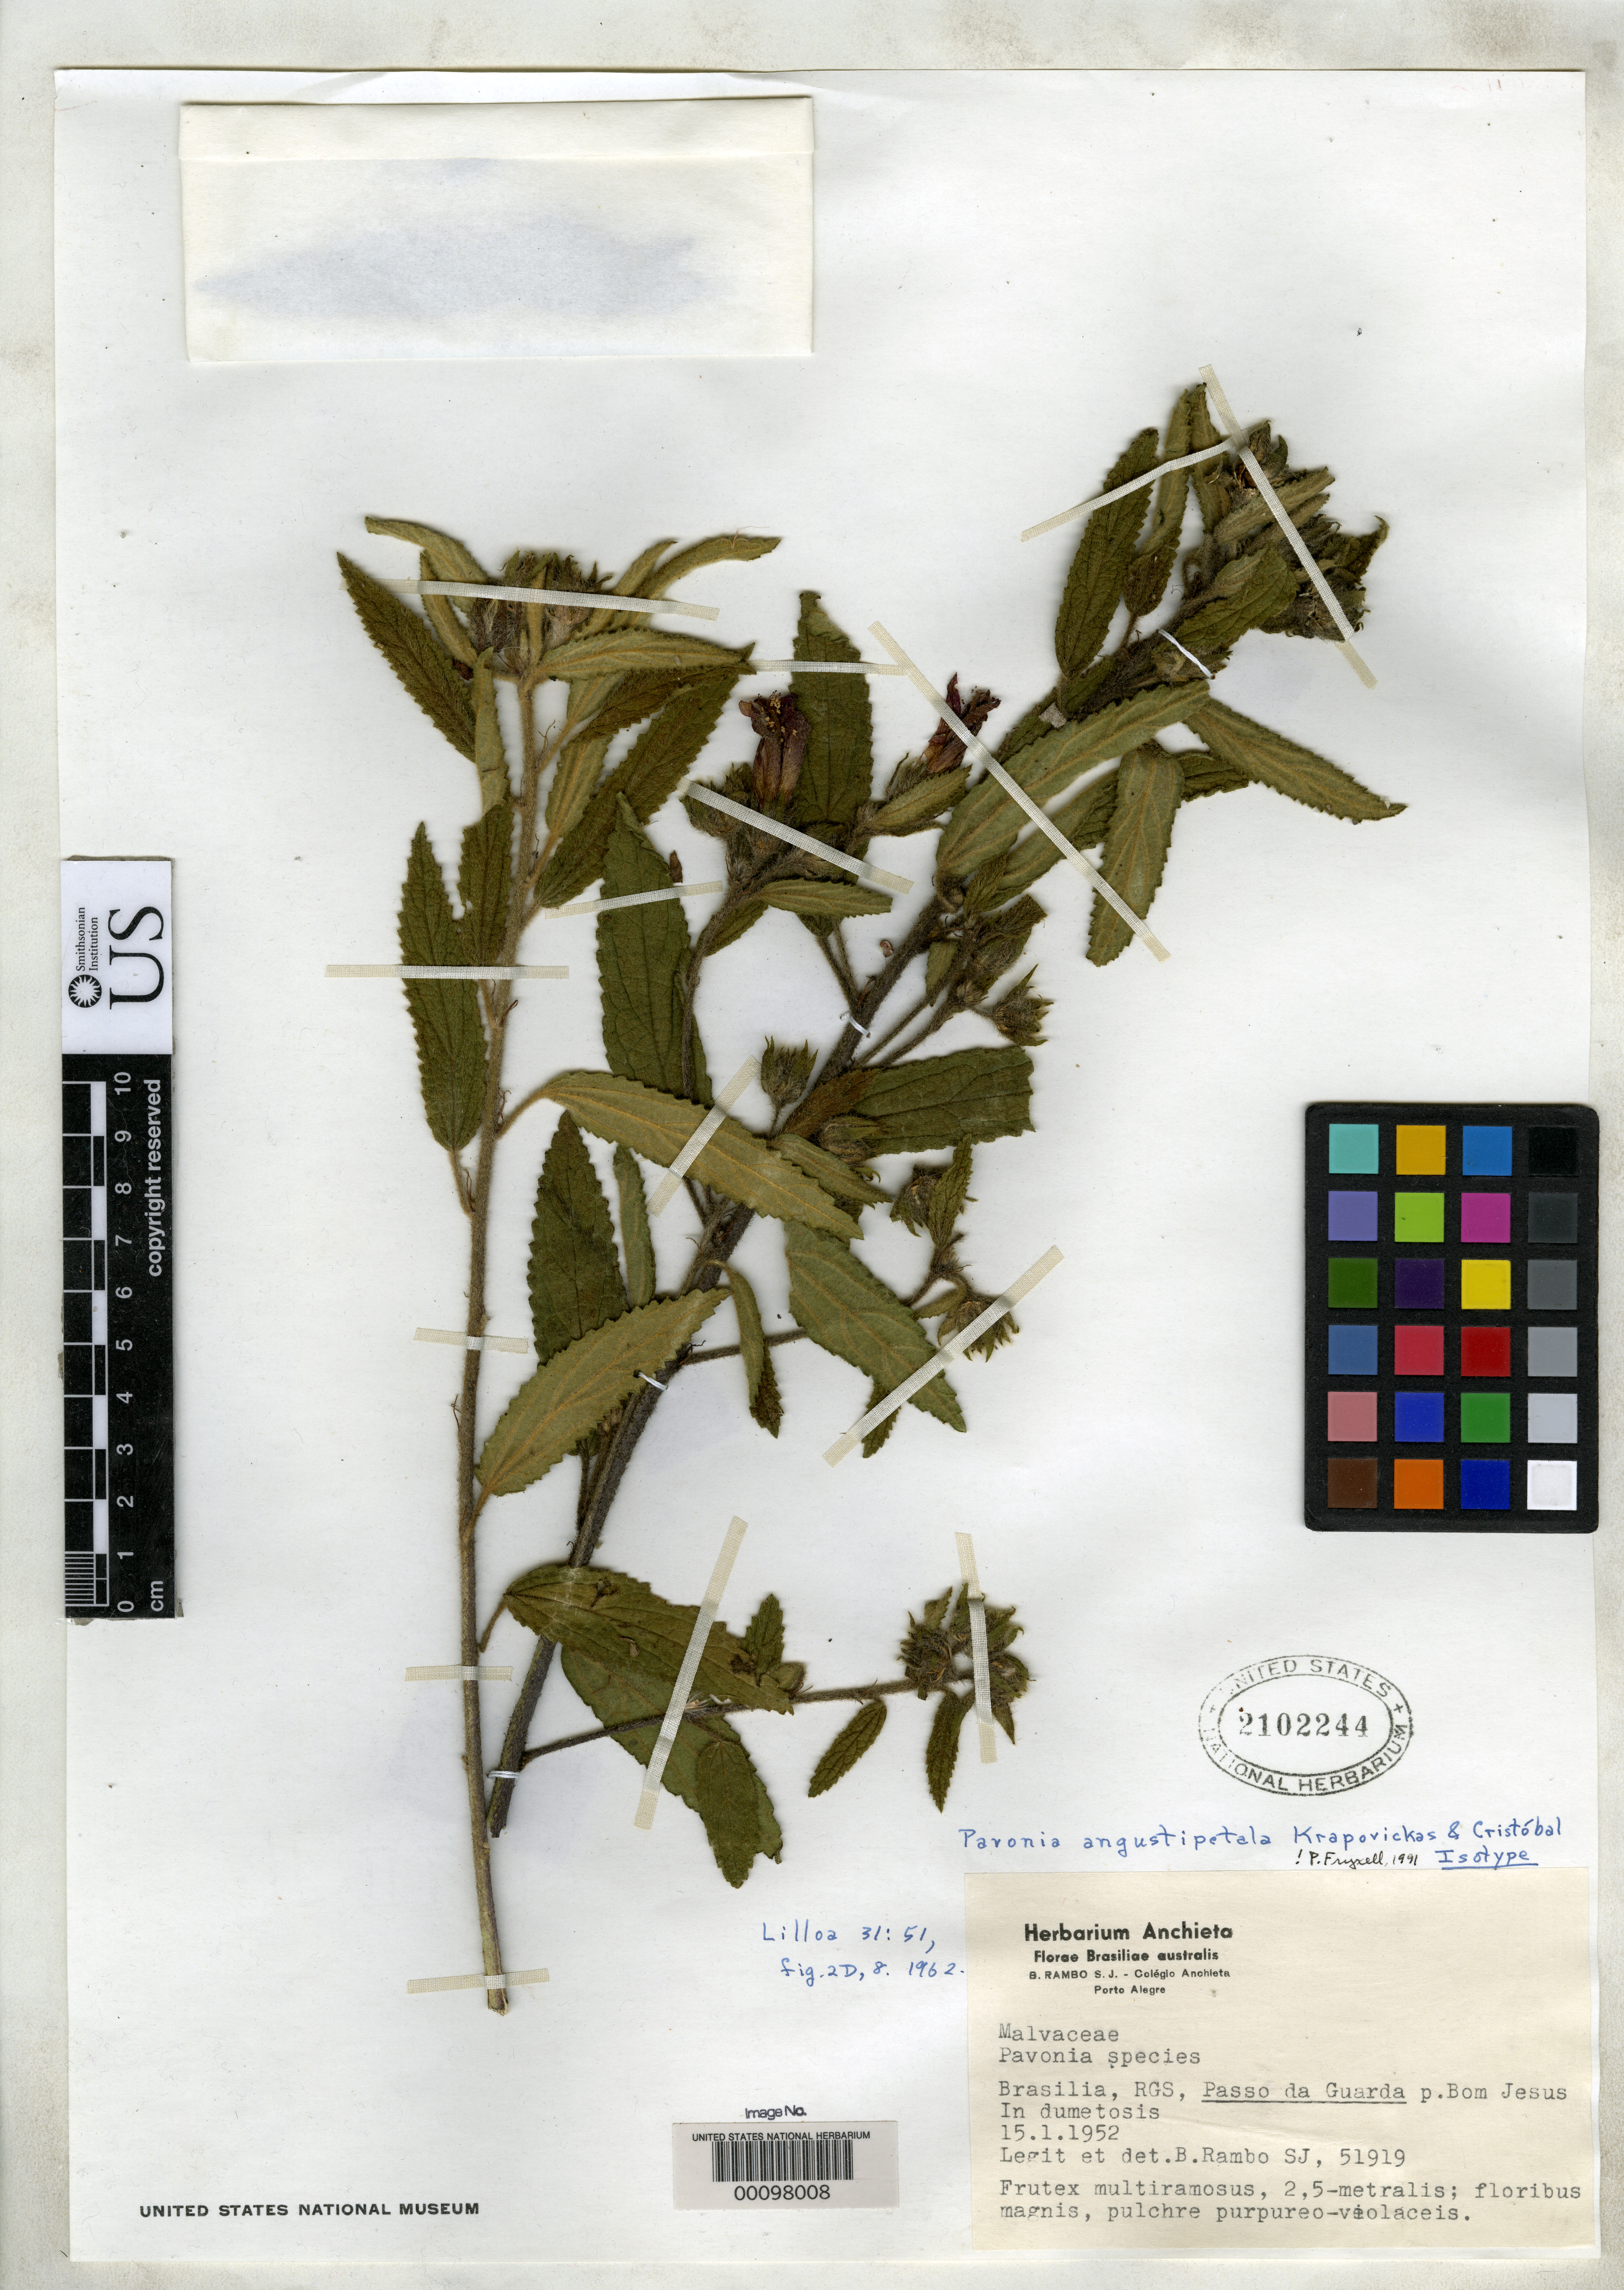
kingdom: Plantae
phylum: Tracheophyta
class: Magnoliopsida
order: Malvales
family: Malvaceae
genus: Pavonia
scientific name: Pavonia angustipetala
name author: Krapov. & Cristóbal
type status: Isotype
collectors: B. Rambo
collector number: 51919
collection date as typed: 15 Jan 1952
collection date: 1952-01-15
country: Brazil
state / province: Rio Grande do Sul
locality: Passo da Guarda.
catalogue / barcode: US 2102244